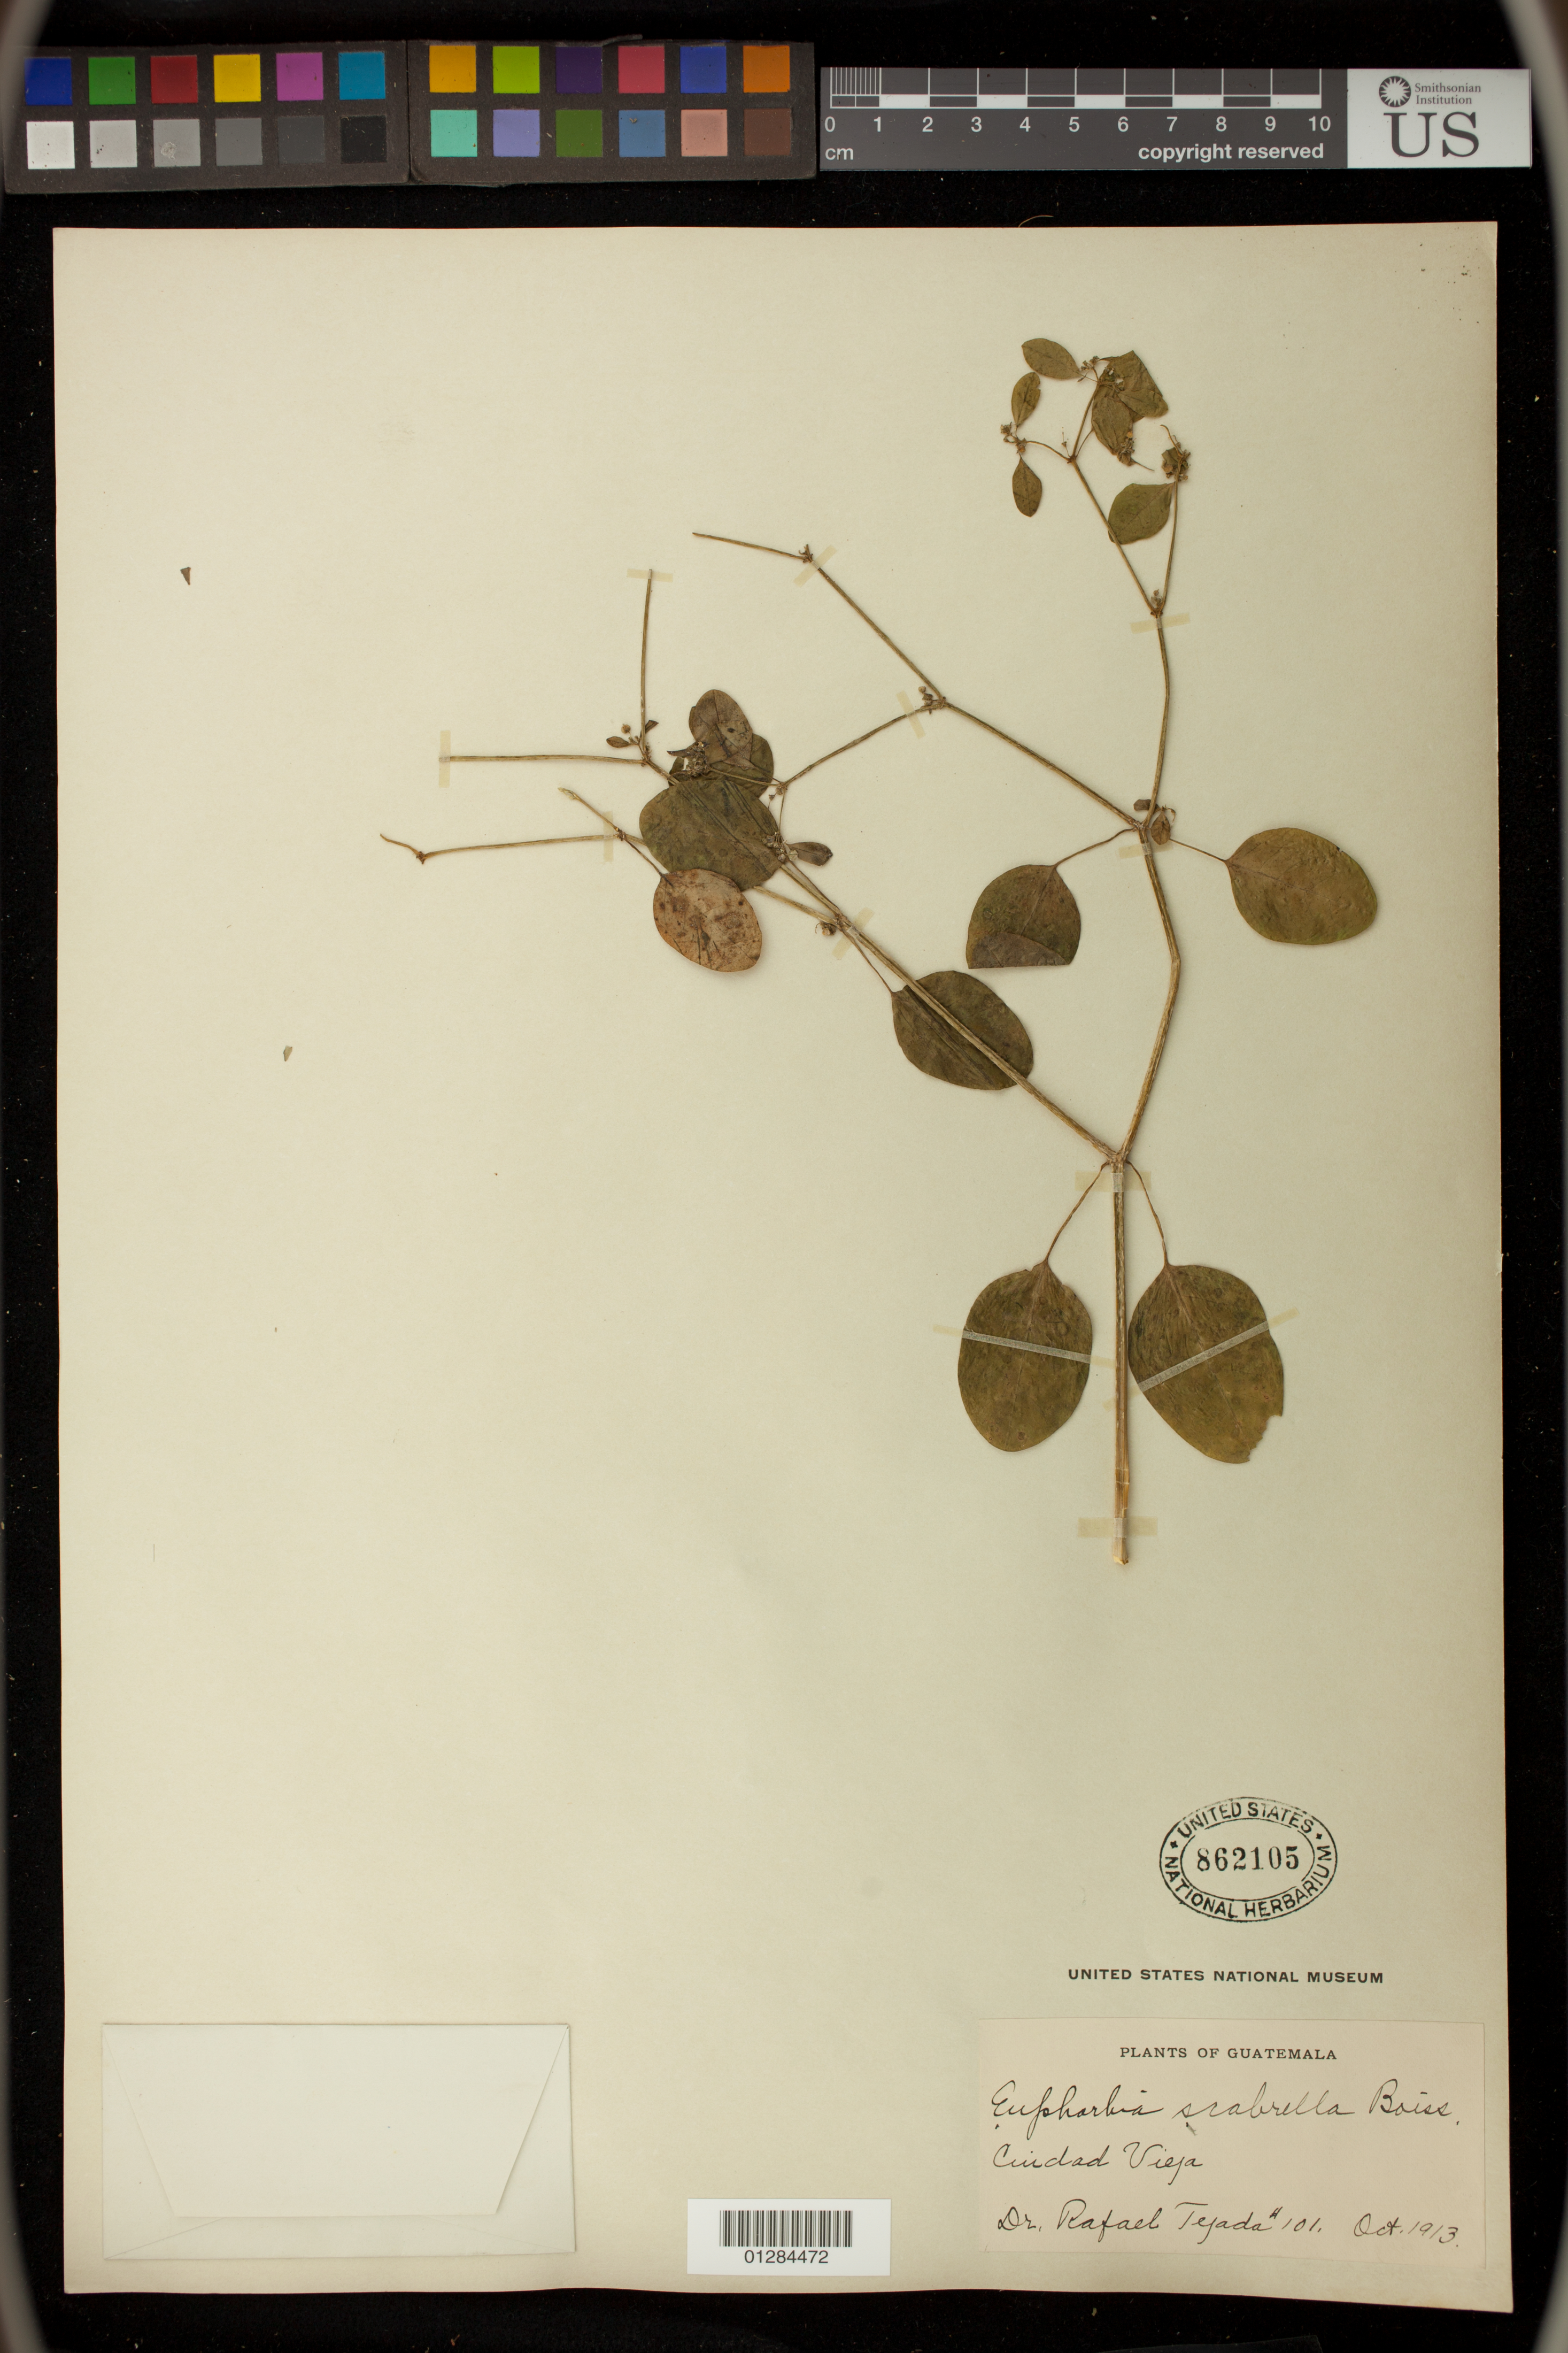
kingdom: Plantae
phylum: Tracheophyta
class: Magnoliopsida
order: Malpighiales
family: Euphorbiaceae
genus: Euphorbia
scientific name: Euphorbia triphylla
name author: (Klotzsch & Garcke) Oudejans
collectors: R. Tejada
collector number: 101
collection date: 1913-10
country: Guatemala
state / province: Sacatepéquez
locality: Cuidad Vieja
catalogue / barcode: US 862105